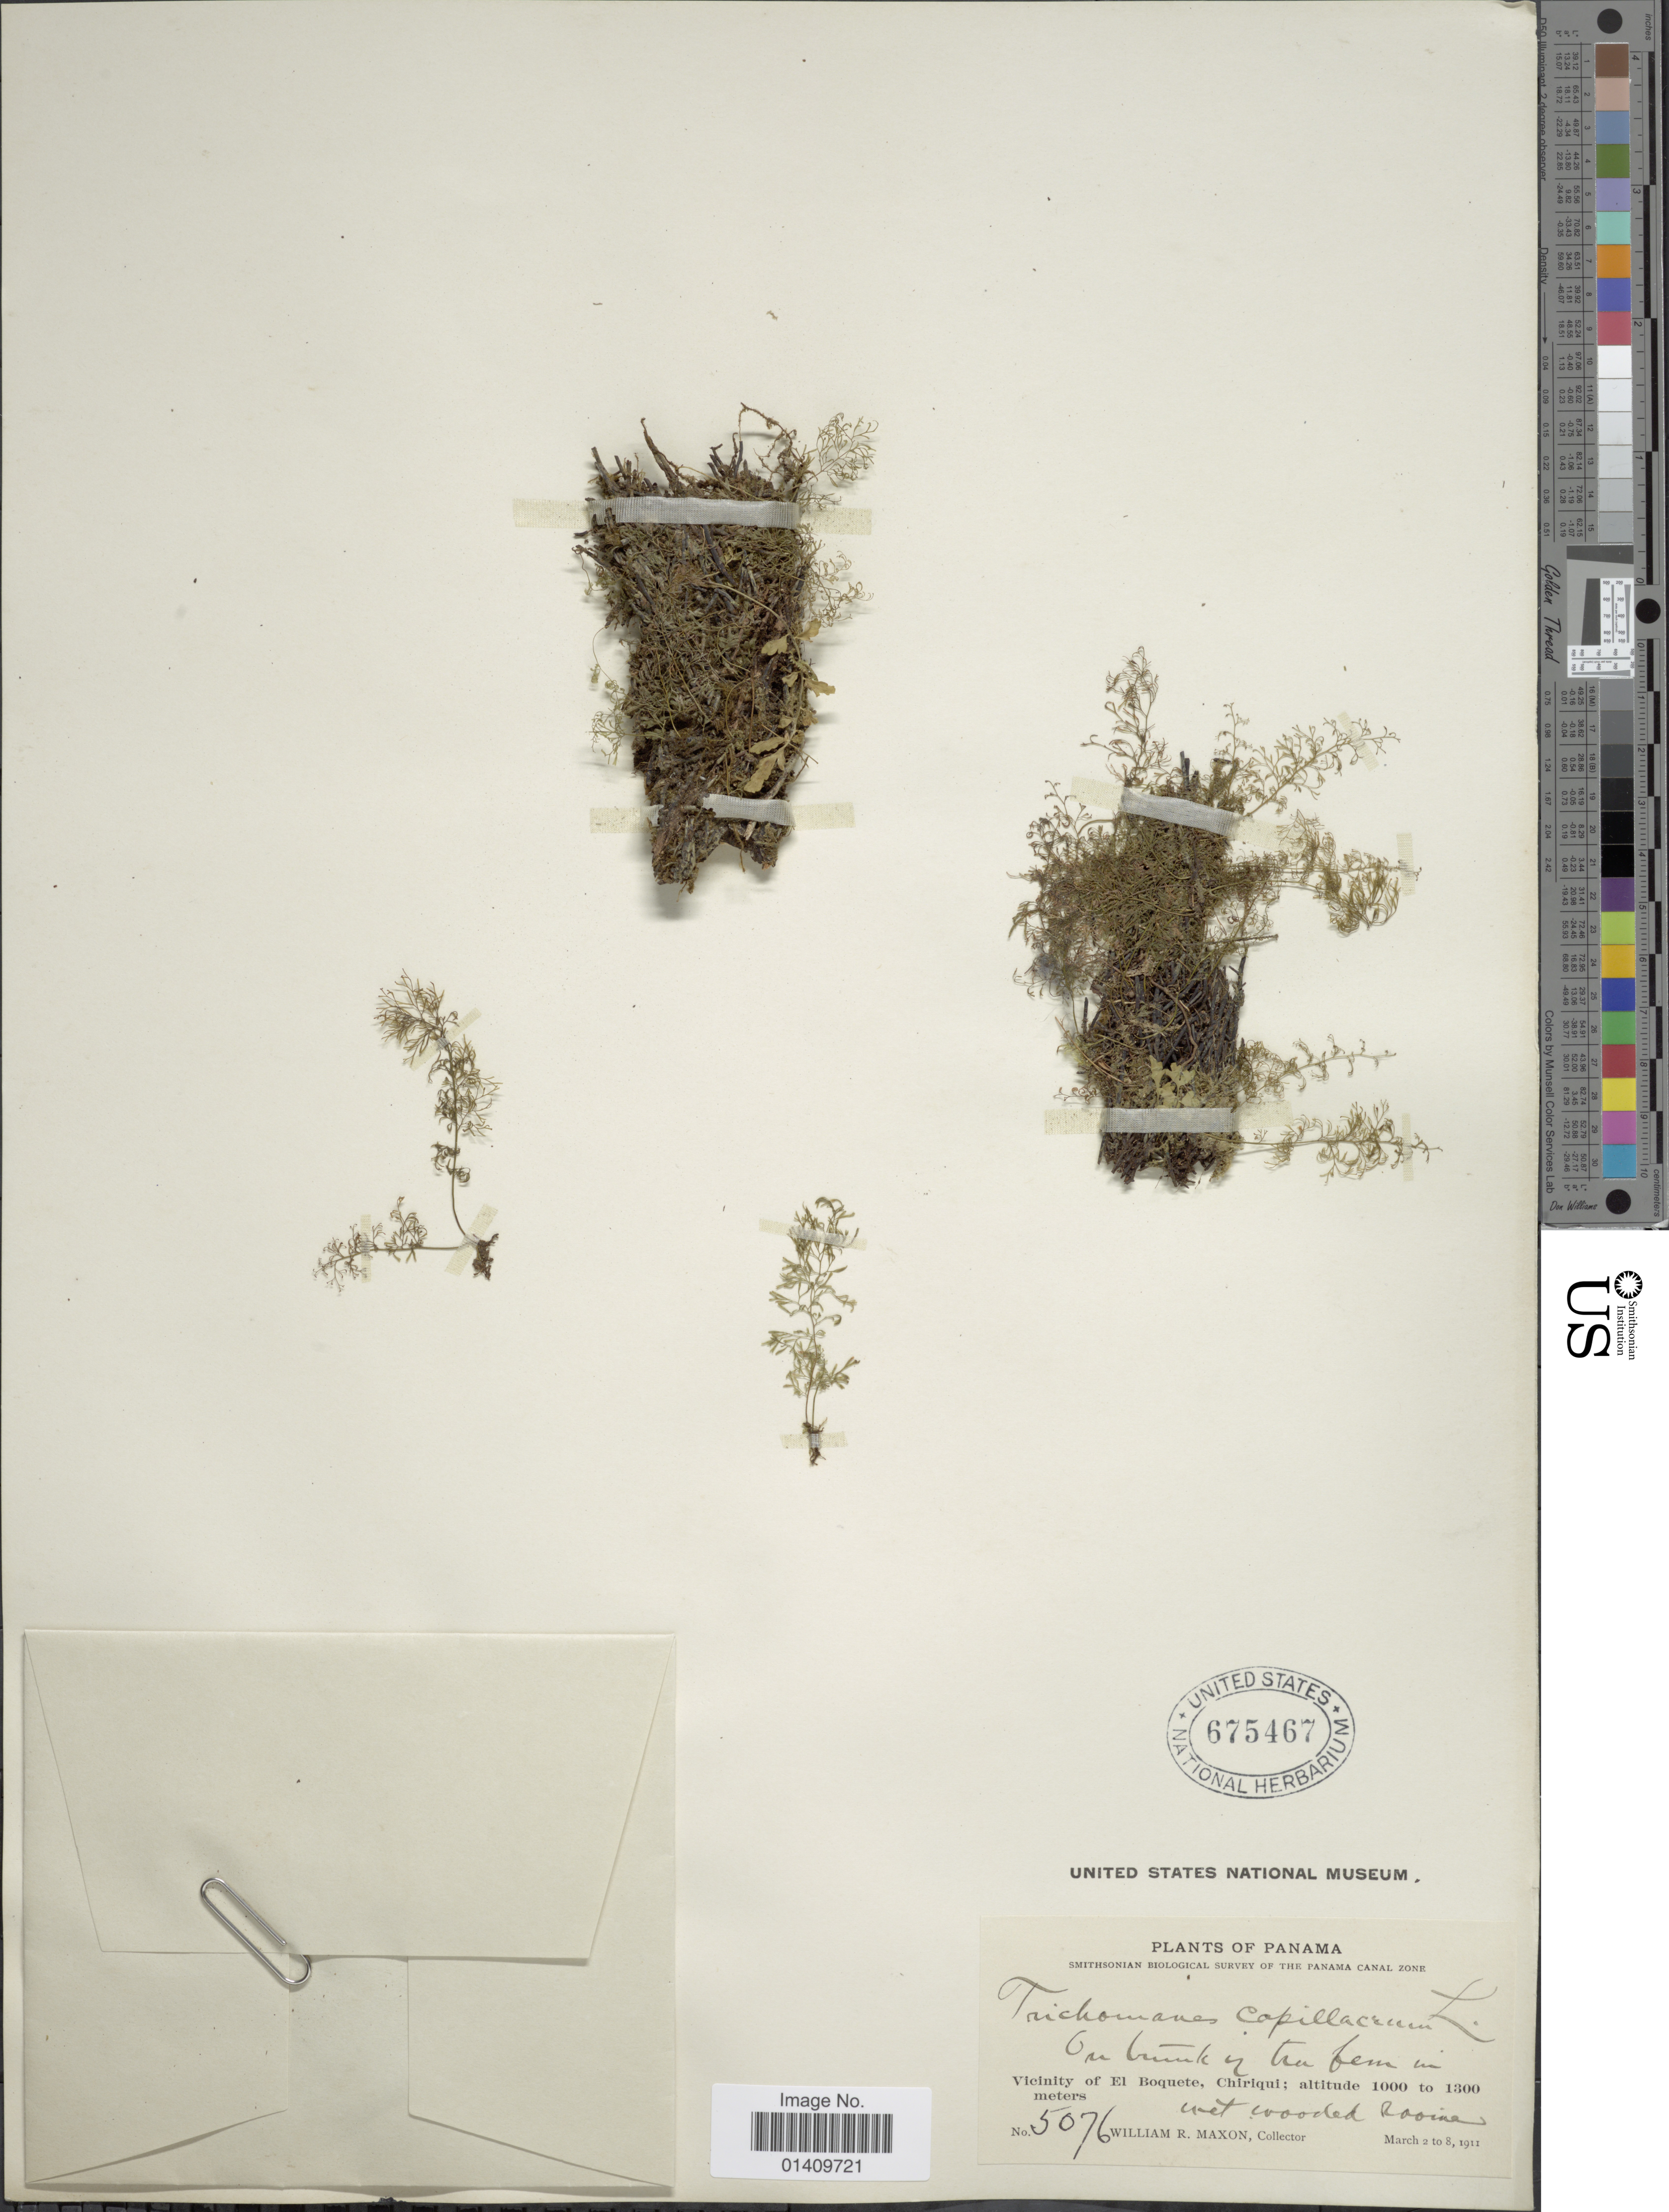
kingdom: Plantae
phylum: Tracheophyta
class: Polypodiopsida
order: Hymenophyllales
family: Hymenophyllaceae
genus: Polyphlebium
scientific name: Polyphlebium capillaceum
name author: (L.) Ebihara & Dubuisson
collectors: W. R. Maxon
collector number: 5076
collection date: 1911-03-02/1911-03-08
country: Panama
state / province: Chiriqui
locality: Vicinity of El Boquete Chiriqui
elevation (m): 1000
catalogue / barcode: US 675467